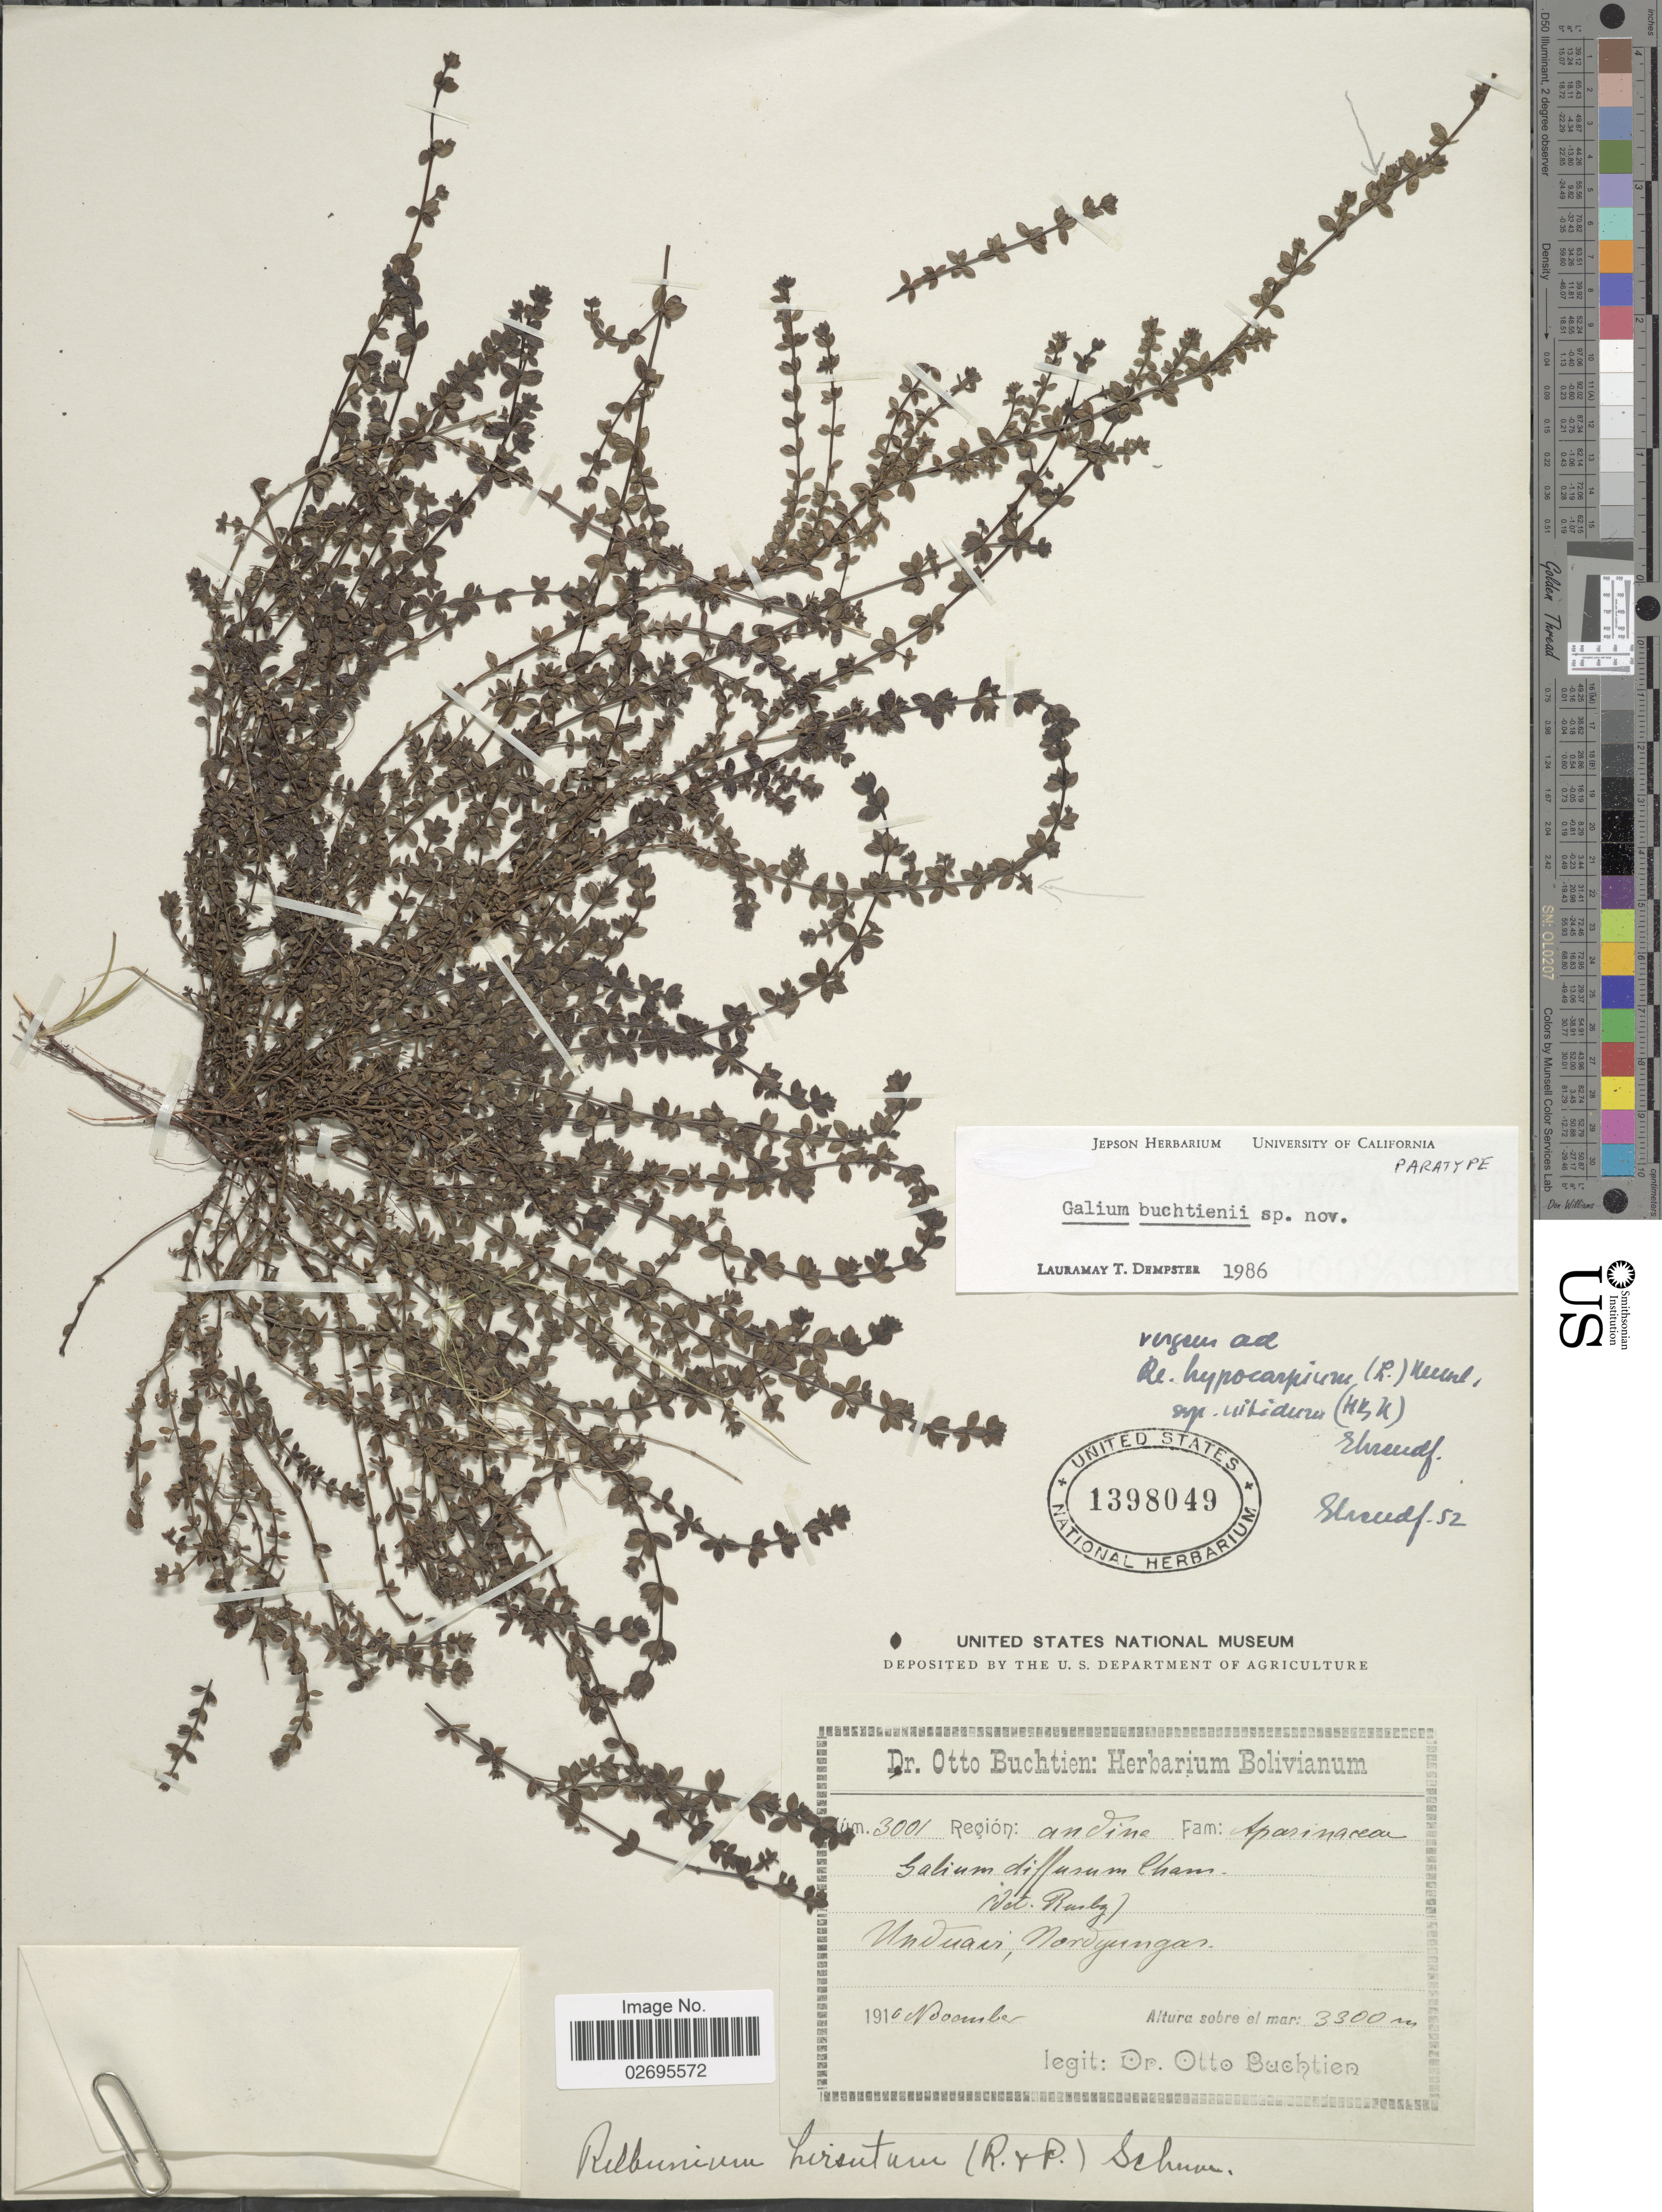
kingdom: Plantae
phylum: Tracheophyta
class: Magnoliopsida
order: Gentianales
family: Rubiaceae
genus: Galium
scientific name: Galium buchtienii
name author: Dempster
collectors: O. Buchtien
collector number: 3001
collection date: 1910-11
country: Bolivia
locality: Region: andine, Unduavi, Nordyungas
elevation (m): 3300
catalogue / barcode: US 1398049